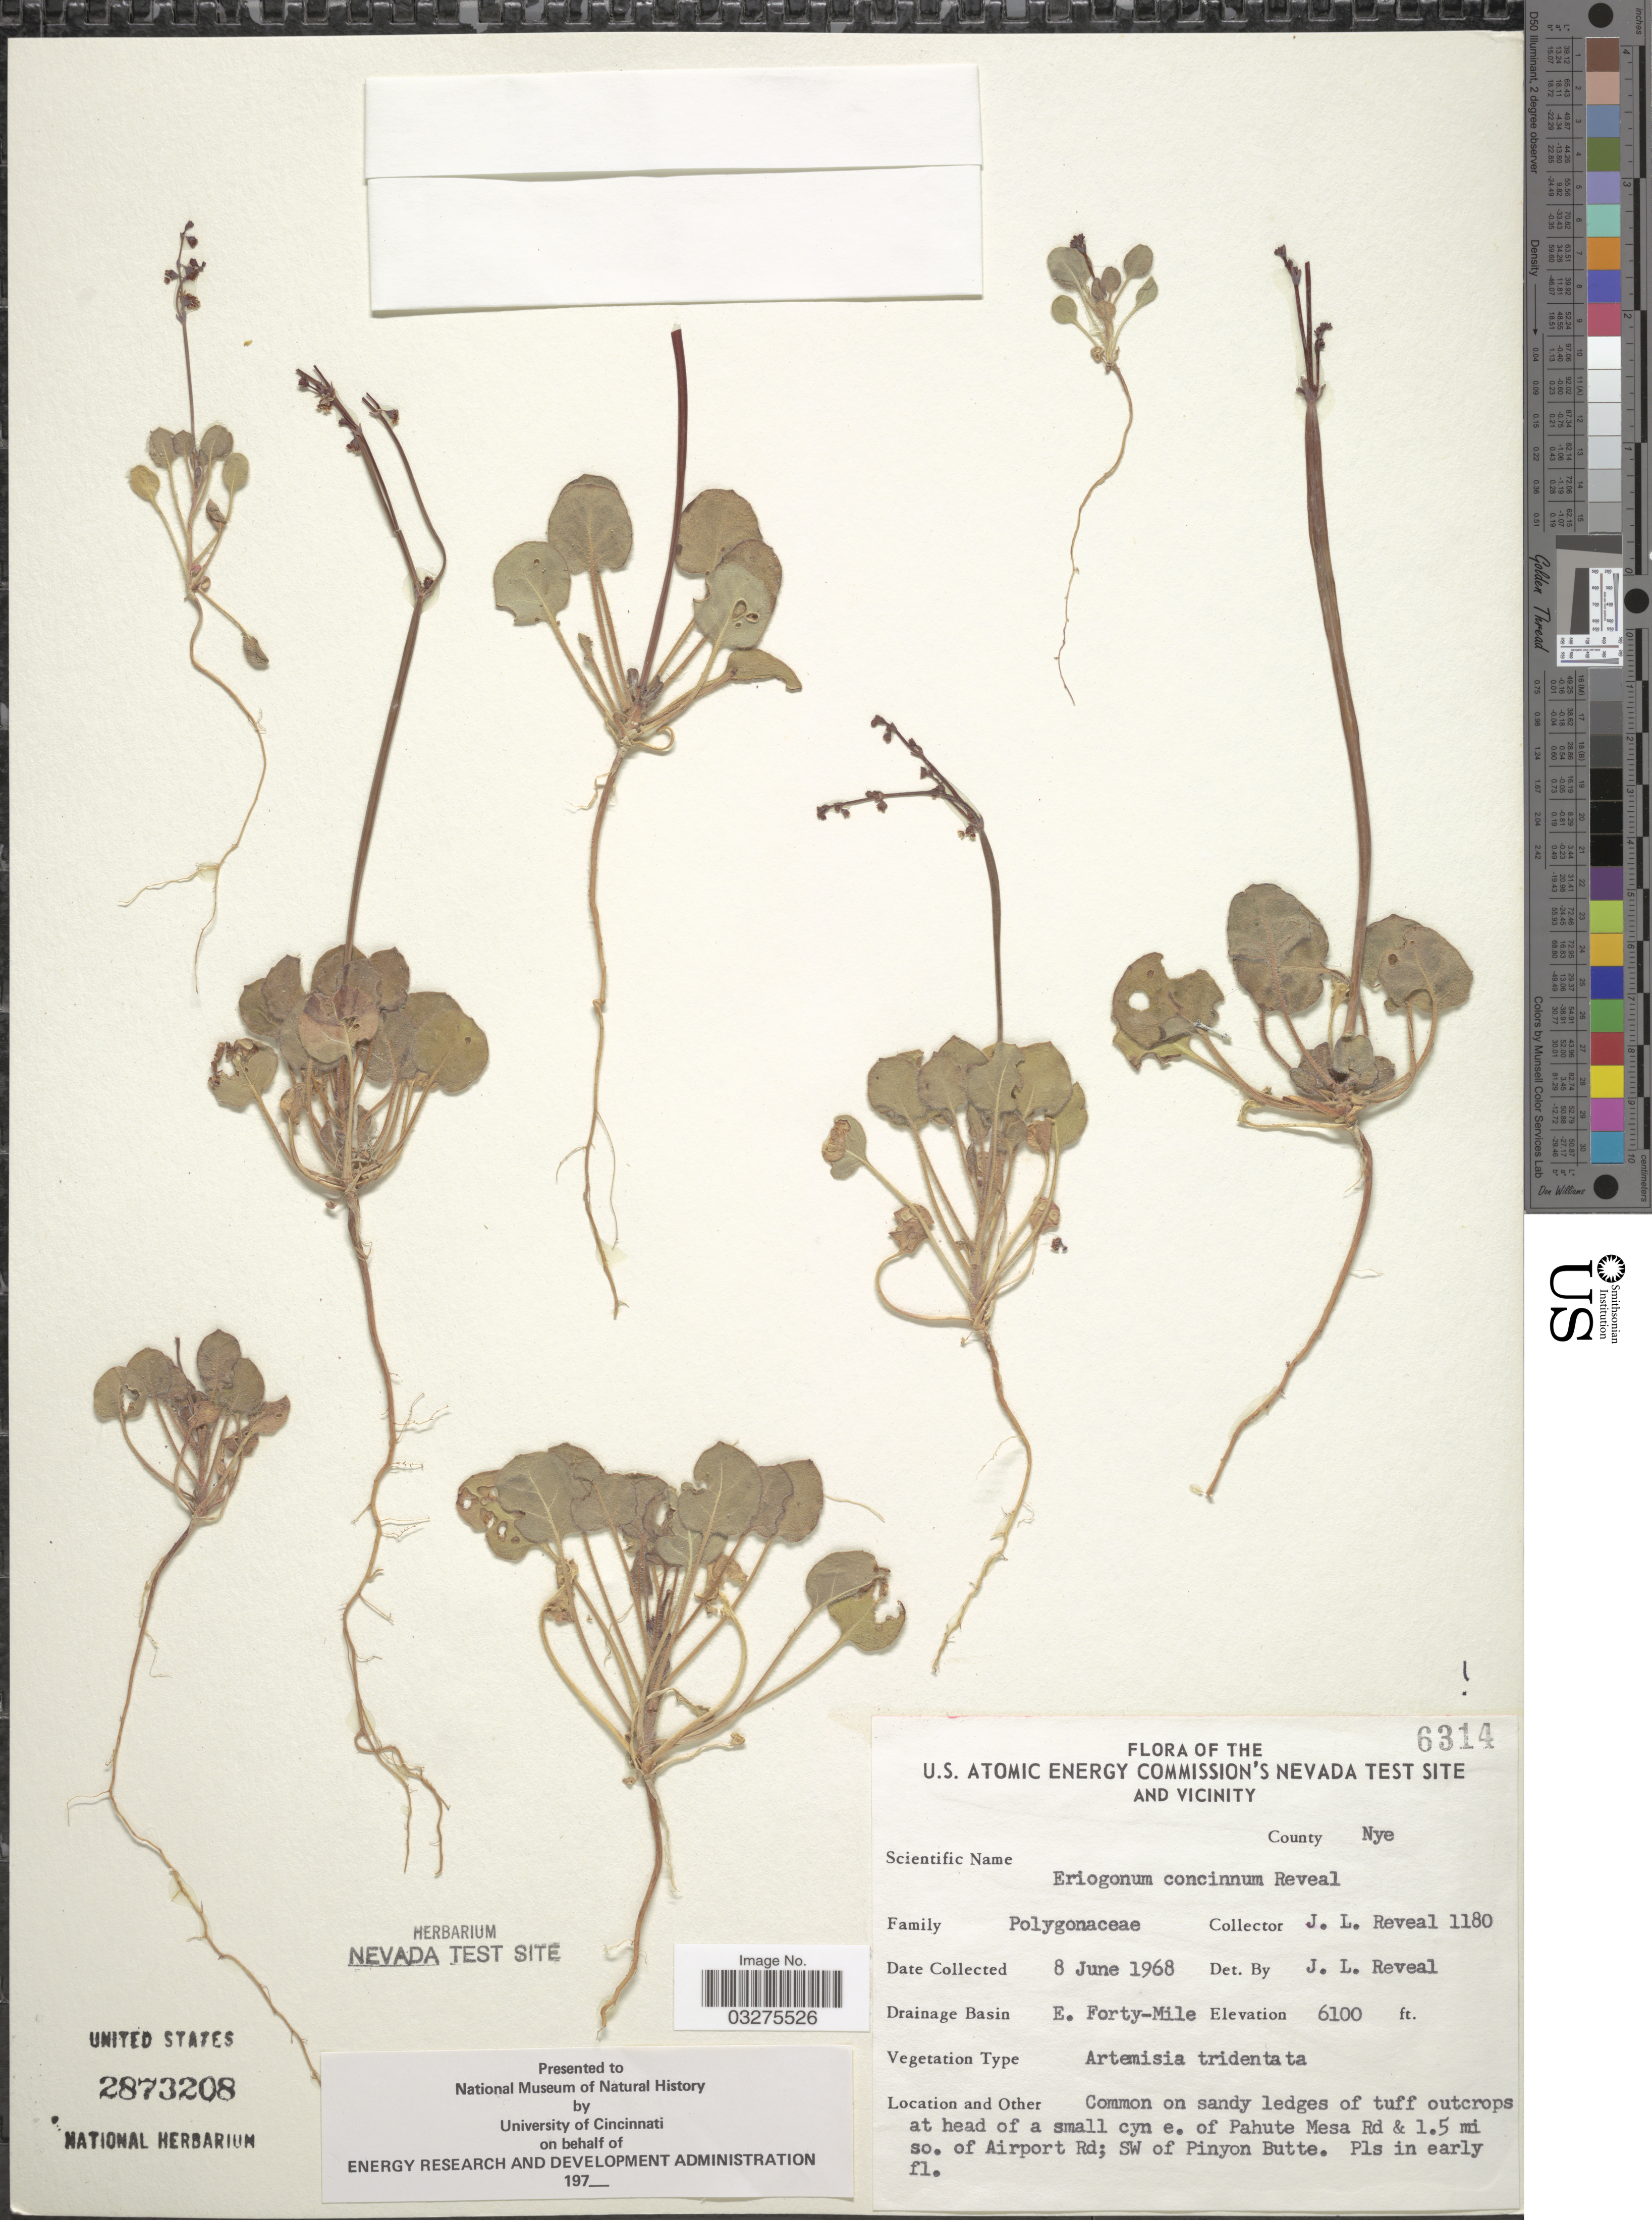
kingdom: Plantae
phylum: Tracheophyta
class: Magnoliopsida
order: Caryophyllales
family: Polygonaceae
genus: Eriogonum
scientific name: Eriogonum concinnum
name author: Reveal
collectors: J. L. Reveal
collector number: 1180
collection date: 1968-06-08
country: United States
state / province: Nevada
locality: U.S. Atomic Energy Commission's Nevada Test Site and vicinity. County Nye. Drainage Basin E. Forty-Mile. Common on sandy ledges to tuff outcrops at head of a small cyn e. of Pahute Mesa Rd & 1.5 mi so. of Airport Rd; SW of Pinyon Butte.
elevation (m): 1859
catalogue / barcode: US 2873208